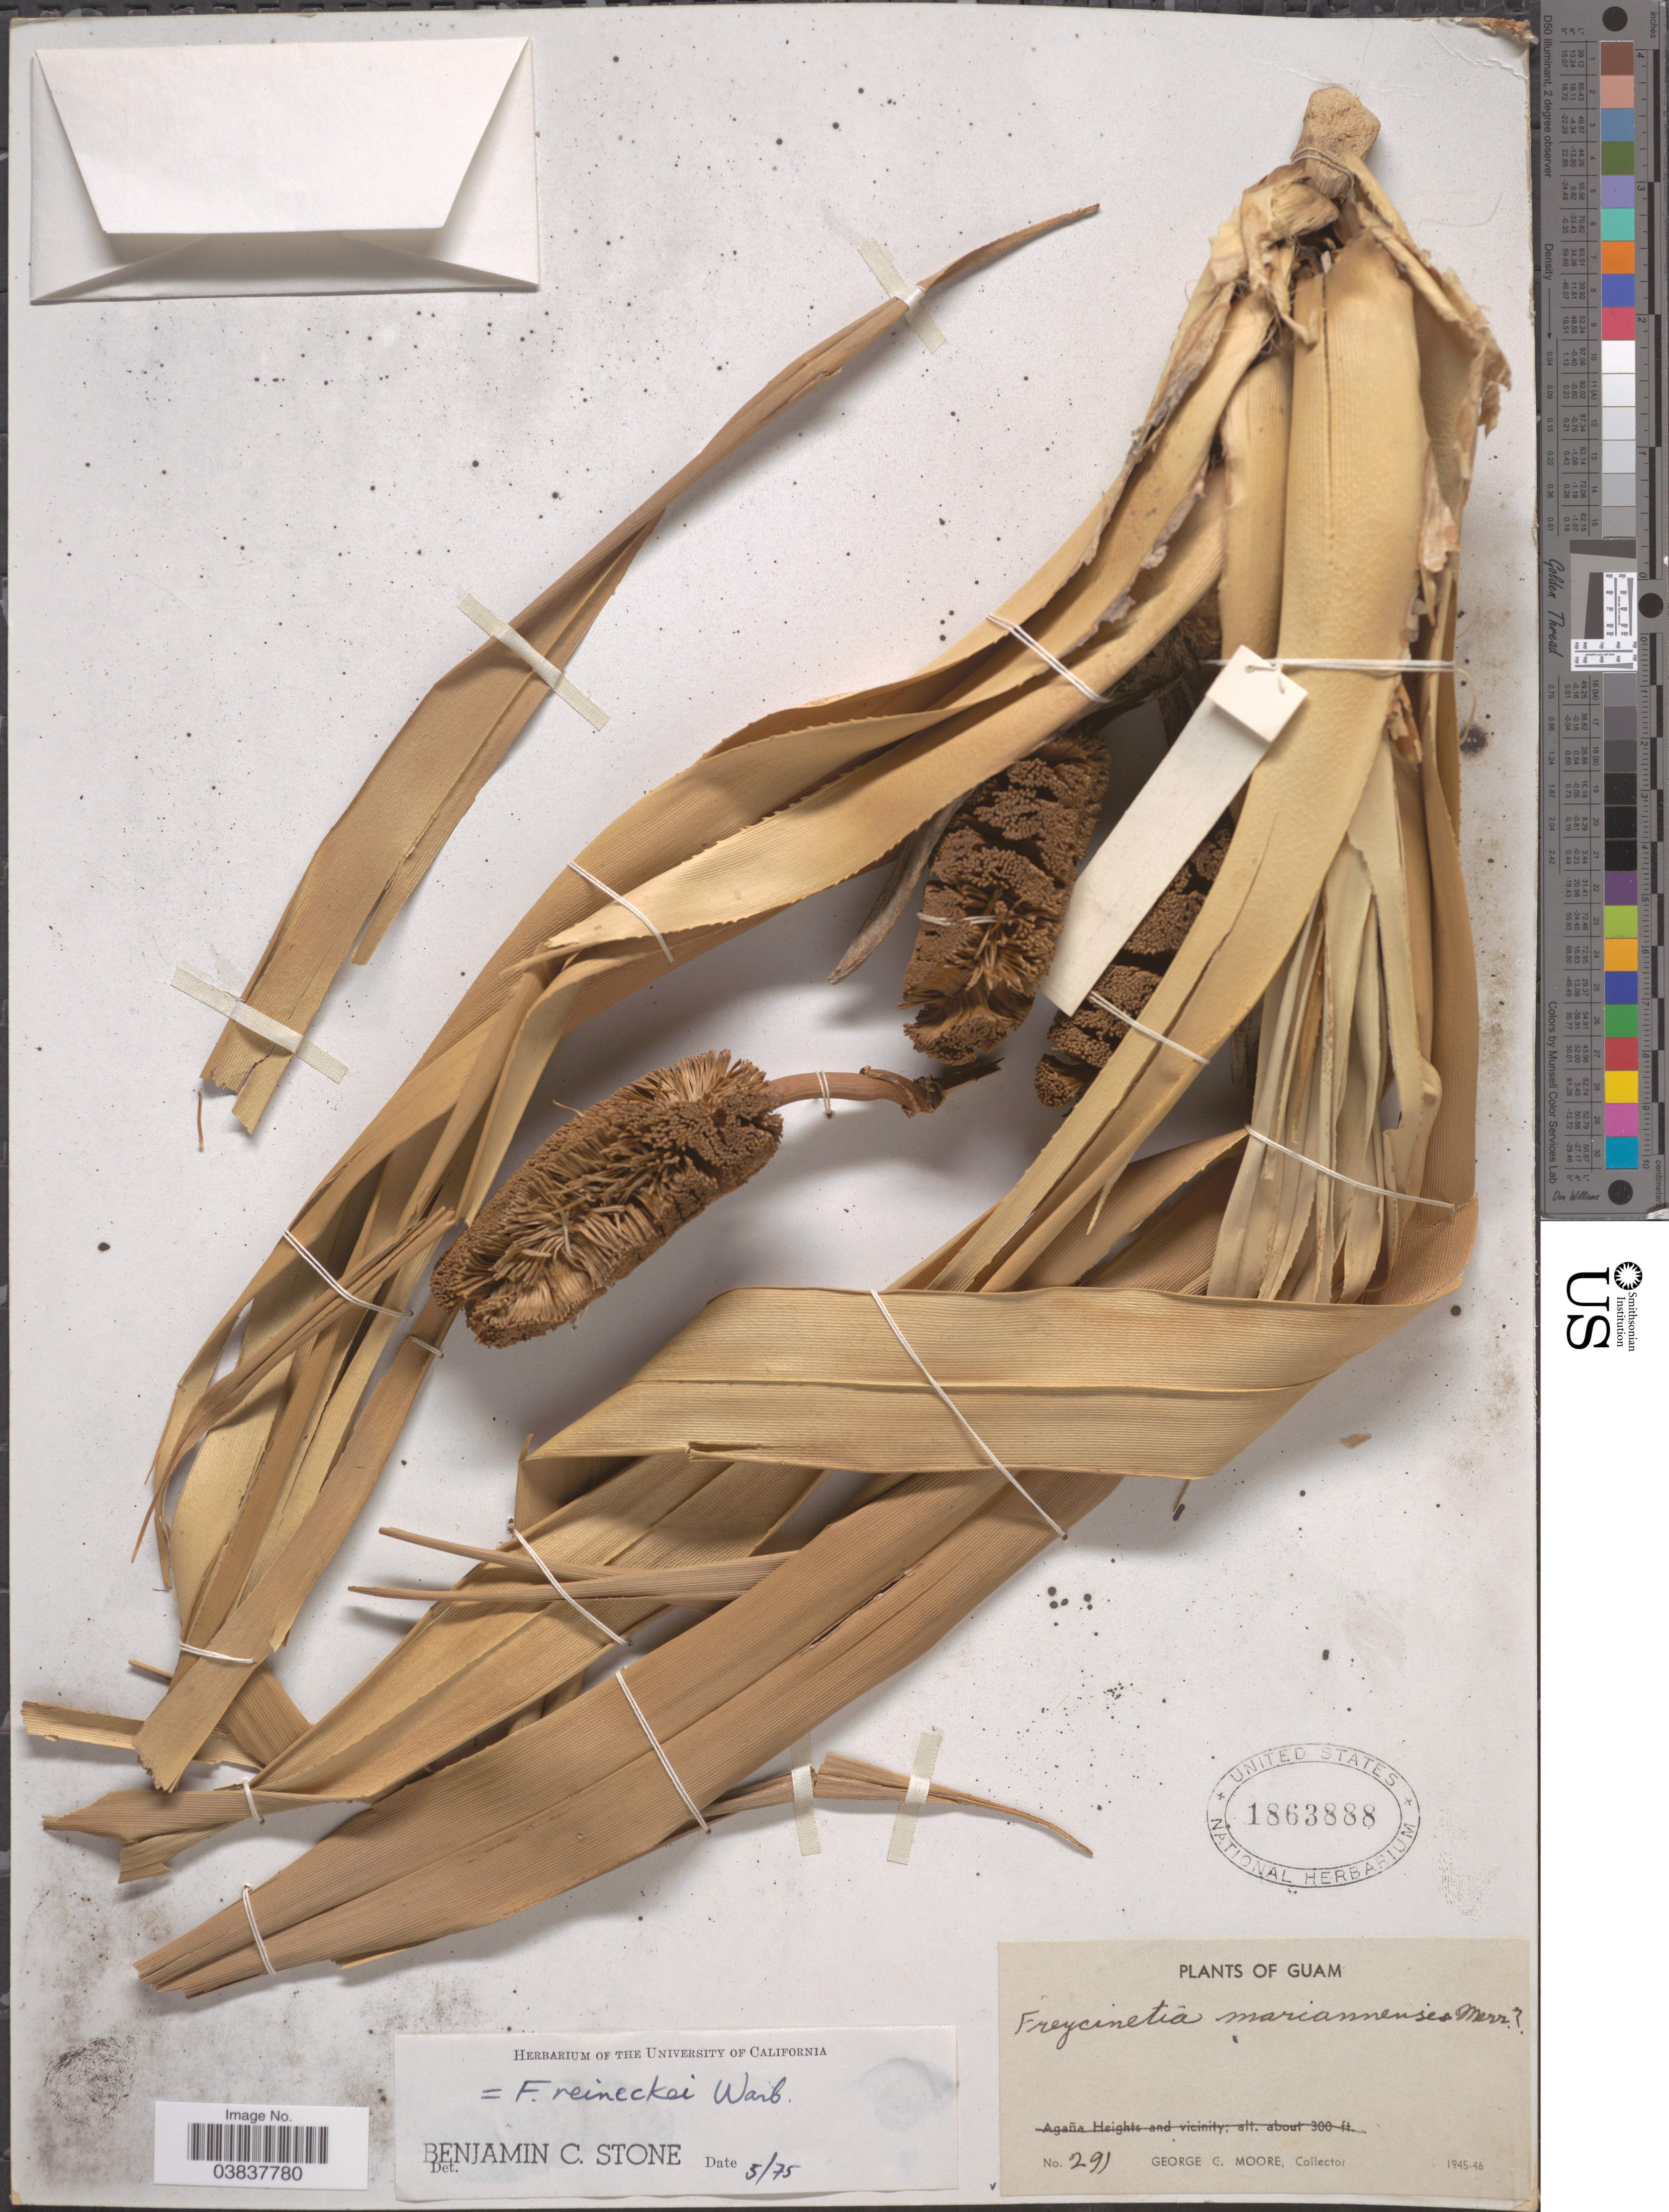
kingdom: Plantae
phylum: Tracheophyta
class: Liliopsida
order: Pandanales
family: Pandanaceae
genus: Freycinetia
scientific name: Freycinetia reineckei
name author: Warb. ex Reinecke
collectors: G. C. Moore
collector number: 291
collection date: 1945/1946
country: Guam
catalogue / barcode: US 1863888